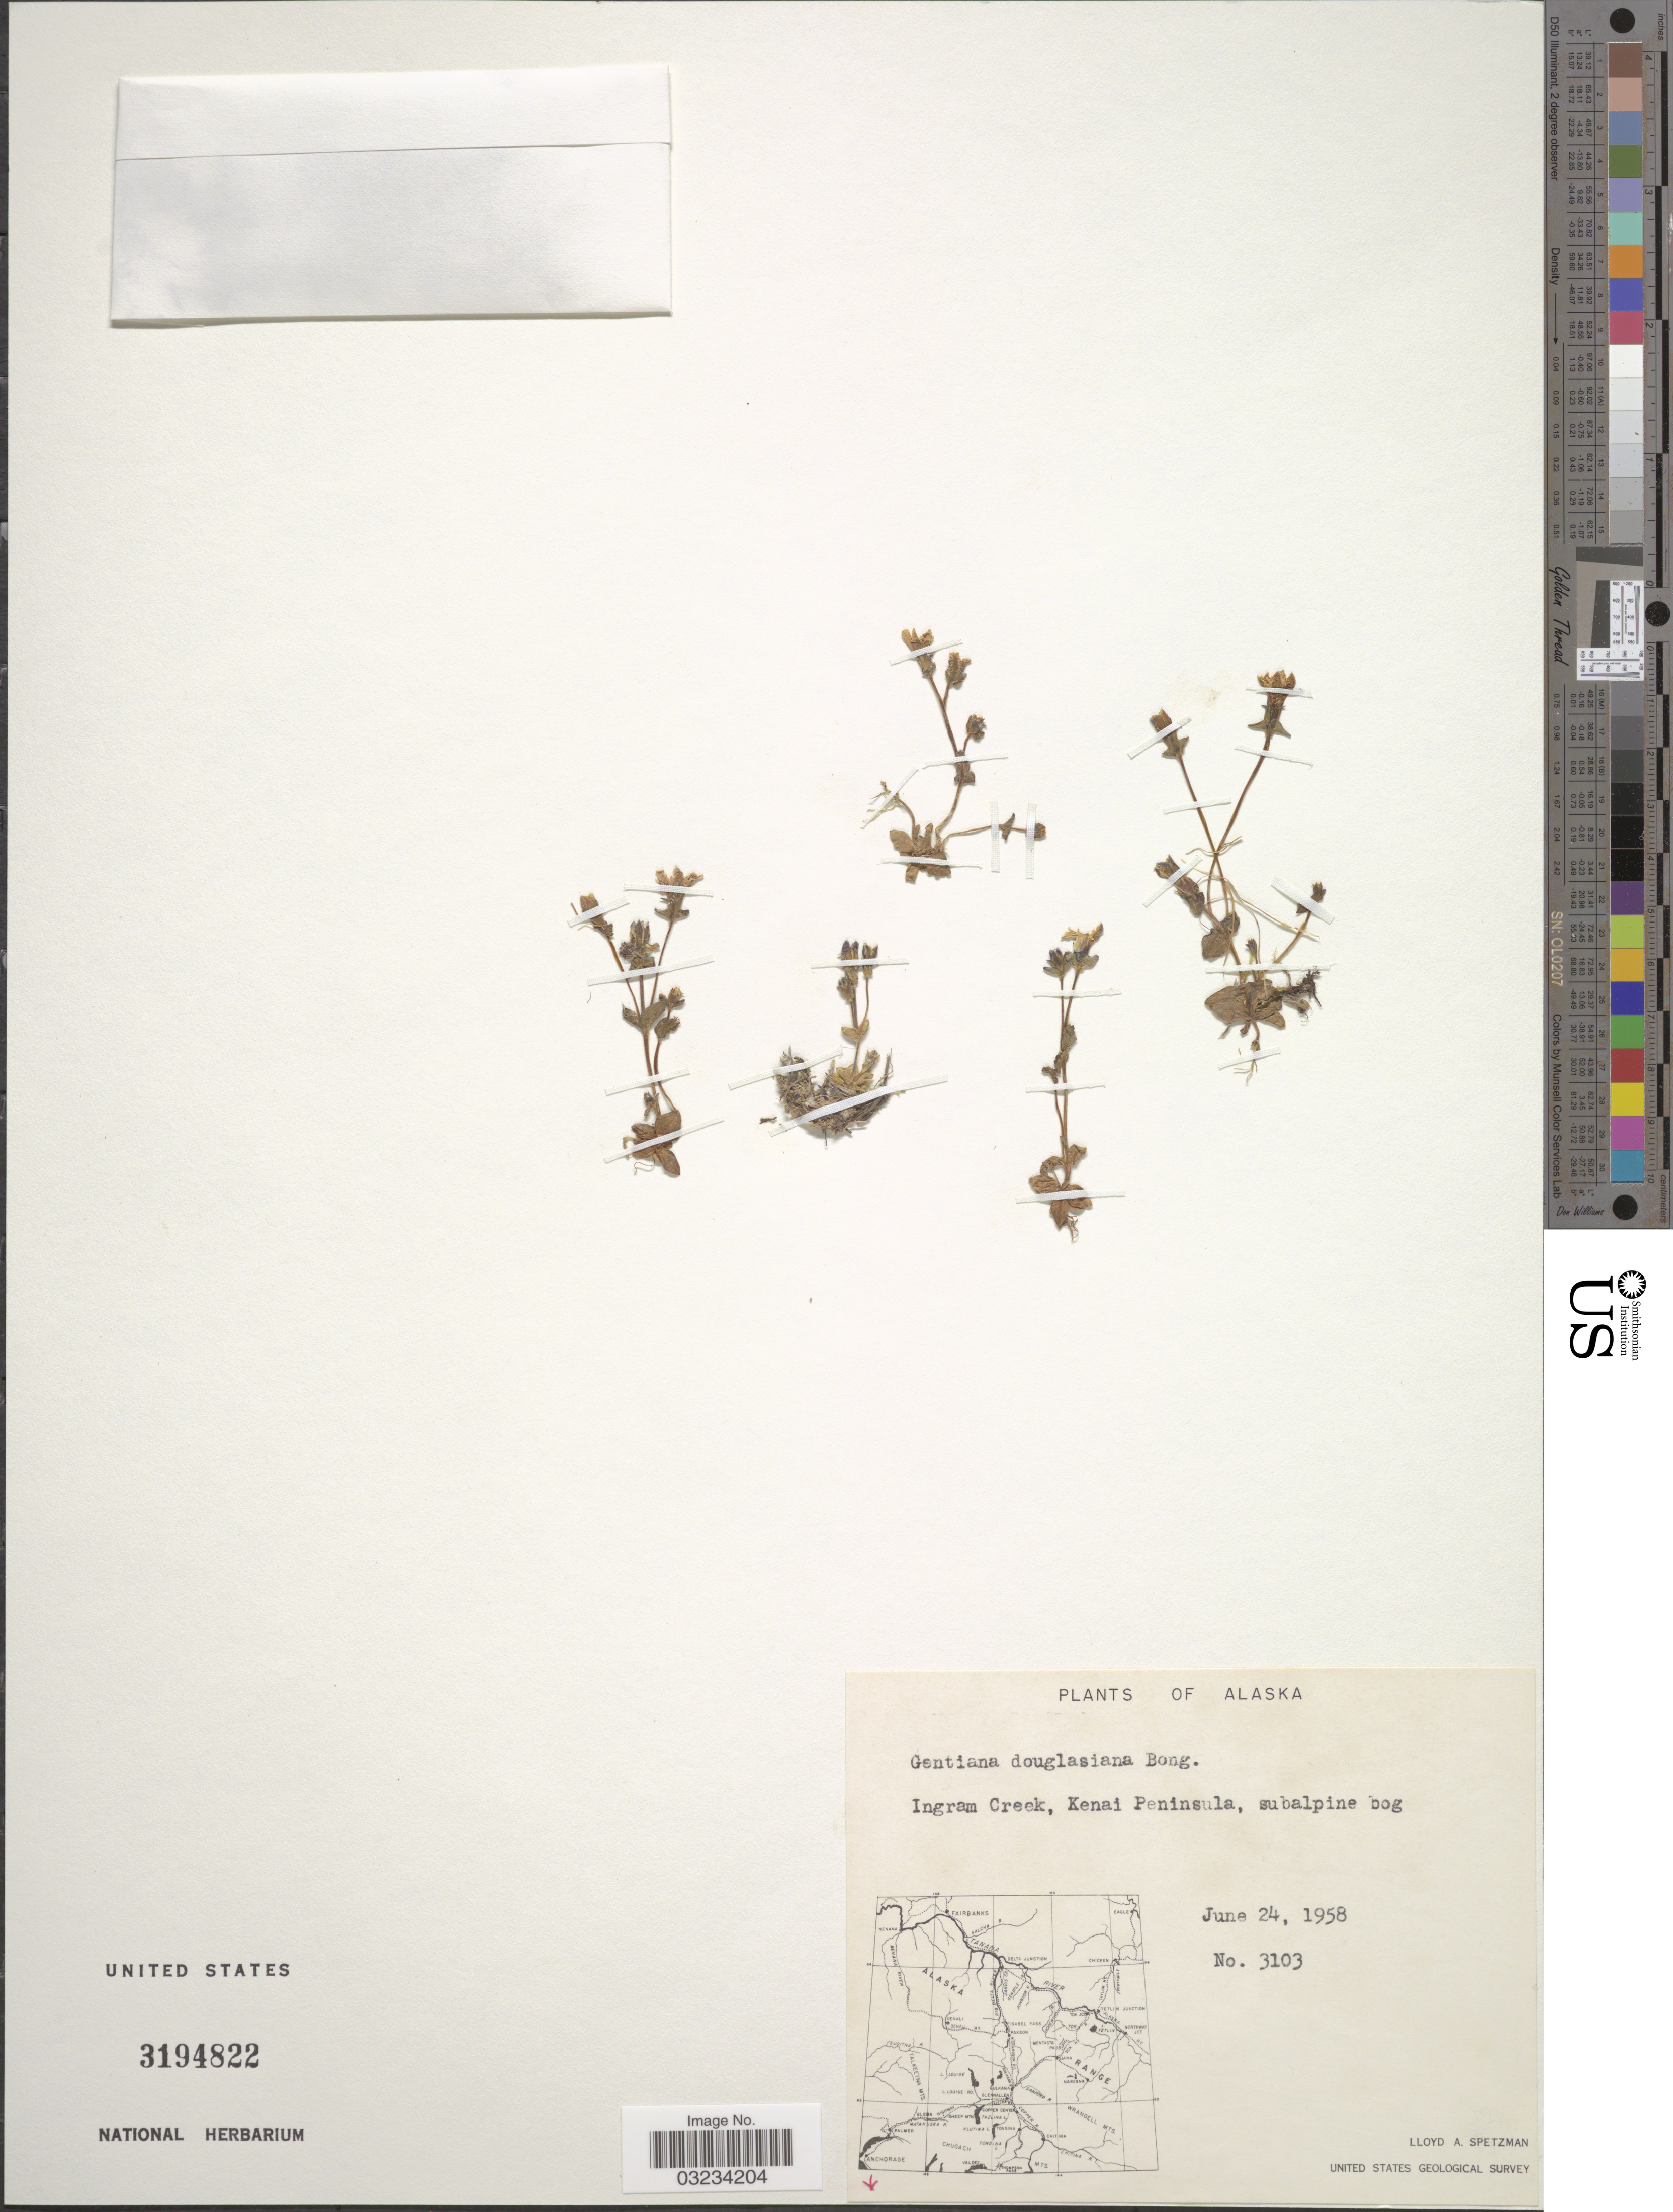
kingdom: Plantae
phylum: Tracheophyta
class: Magnoliopsida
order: Gentianales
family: Gentianaceae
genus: Gentiana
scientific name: Gentiana douglasiana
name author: Bong.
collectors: L. Spetzman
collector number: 3103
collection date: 1958-06-24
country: United States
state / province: Alaska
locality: Ingram Creek, Kenai Peninsula, subalpine bog.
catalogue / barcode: US 3194822